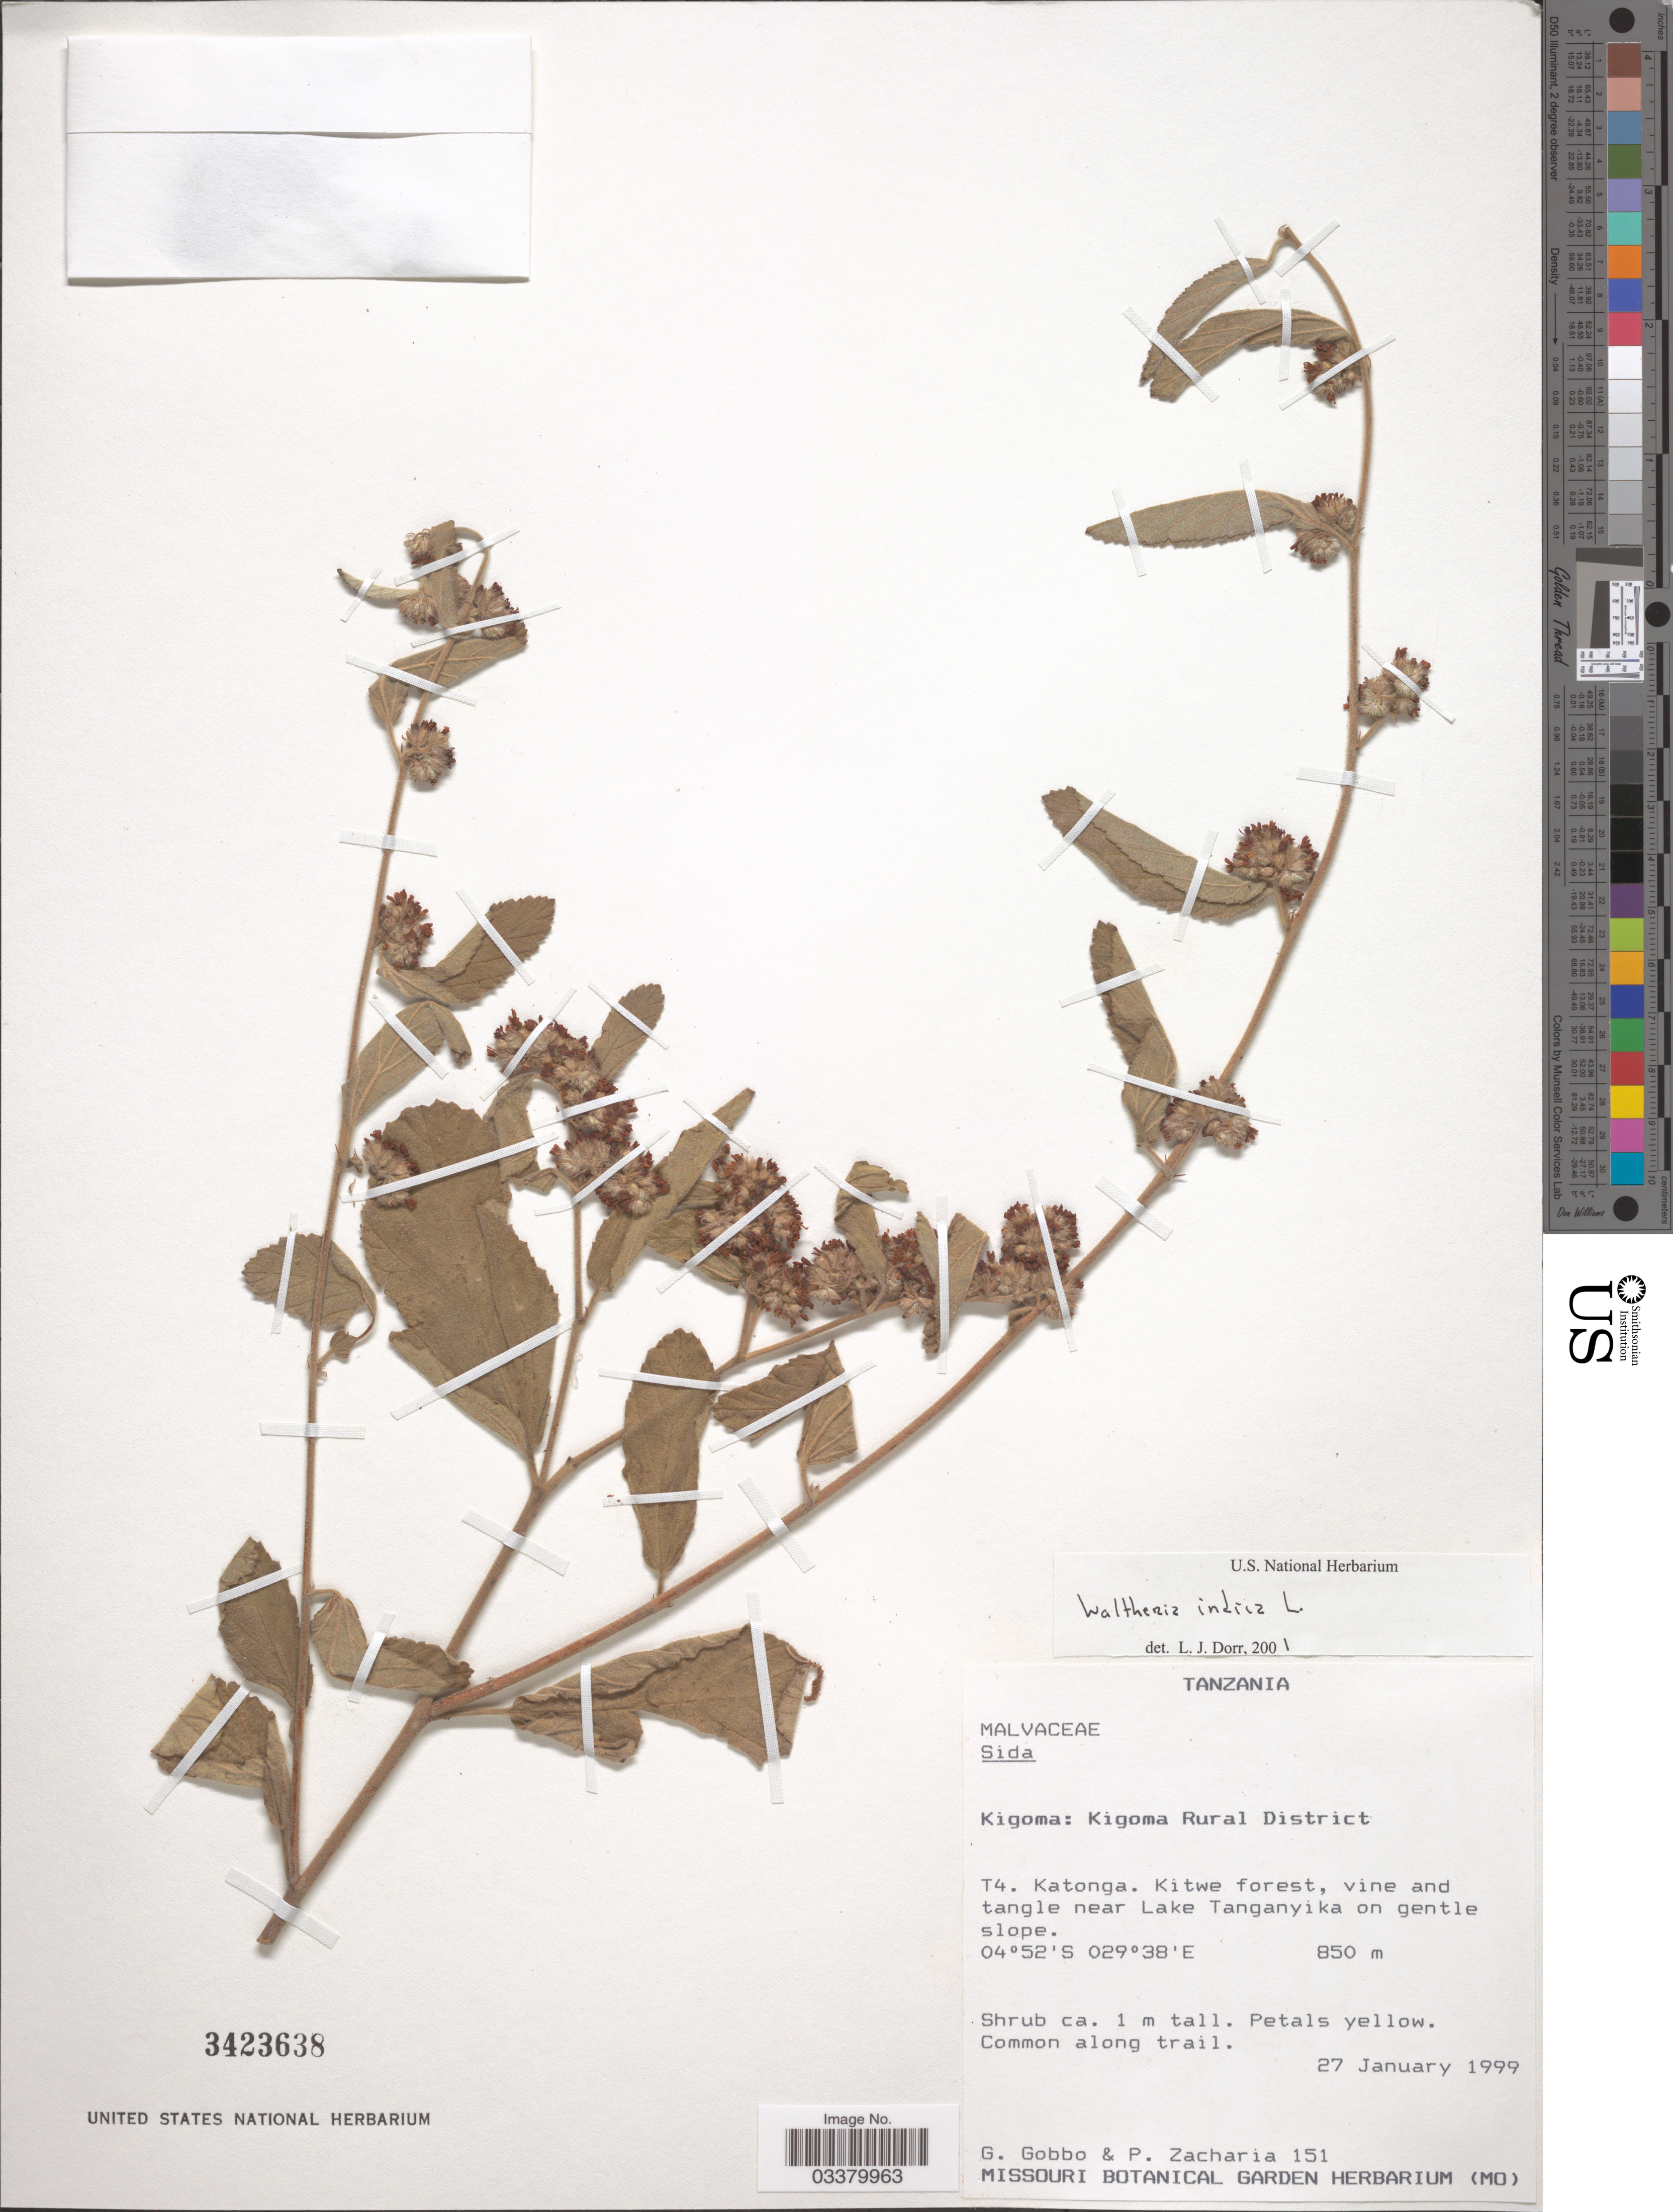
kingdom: Plantae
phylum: Tracheophyta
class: Magnoliopsida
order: Malvales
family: Malvaceae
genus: Waltheria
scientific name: Waltheria indica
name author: L.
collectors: G. Gobbo & P. Zacharia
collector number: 151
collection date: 1999-01-27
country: Tanzania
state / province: Kigoma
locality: Kigoma Rural District, T4. Katonga. Kitwe forest, vine and tangle near Lake Tanganyika on gentle slope.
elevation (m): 850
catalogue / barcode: US 3423638